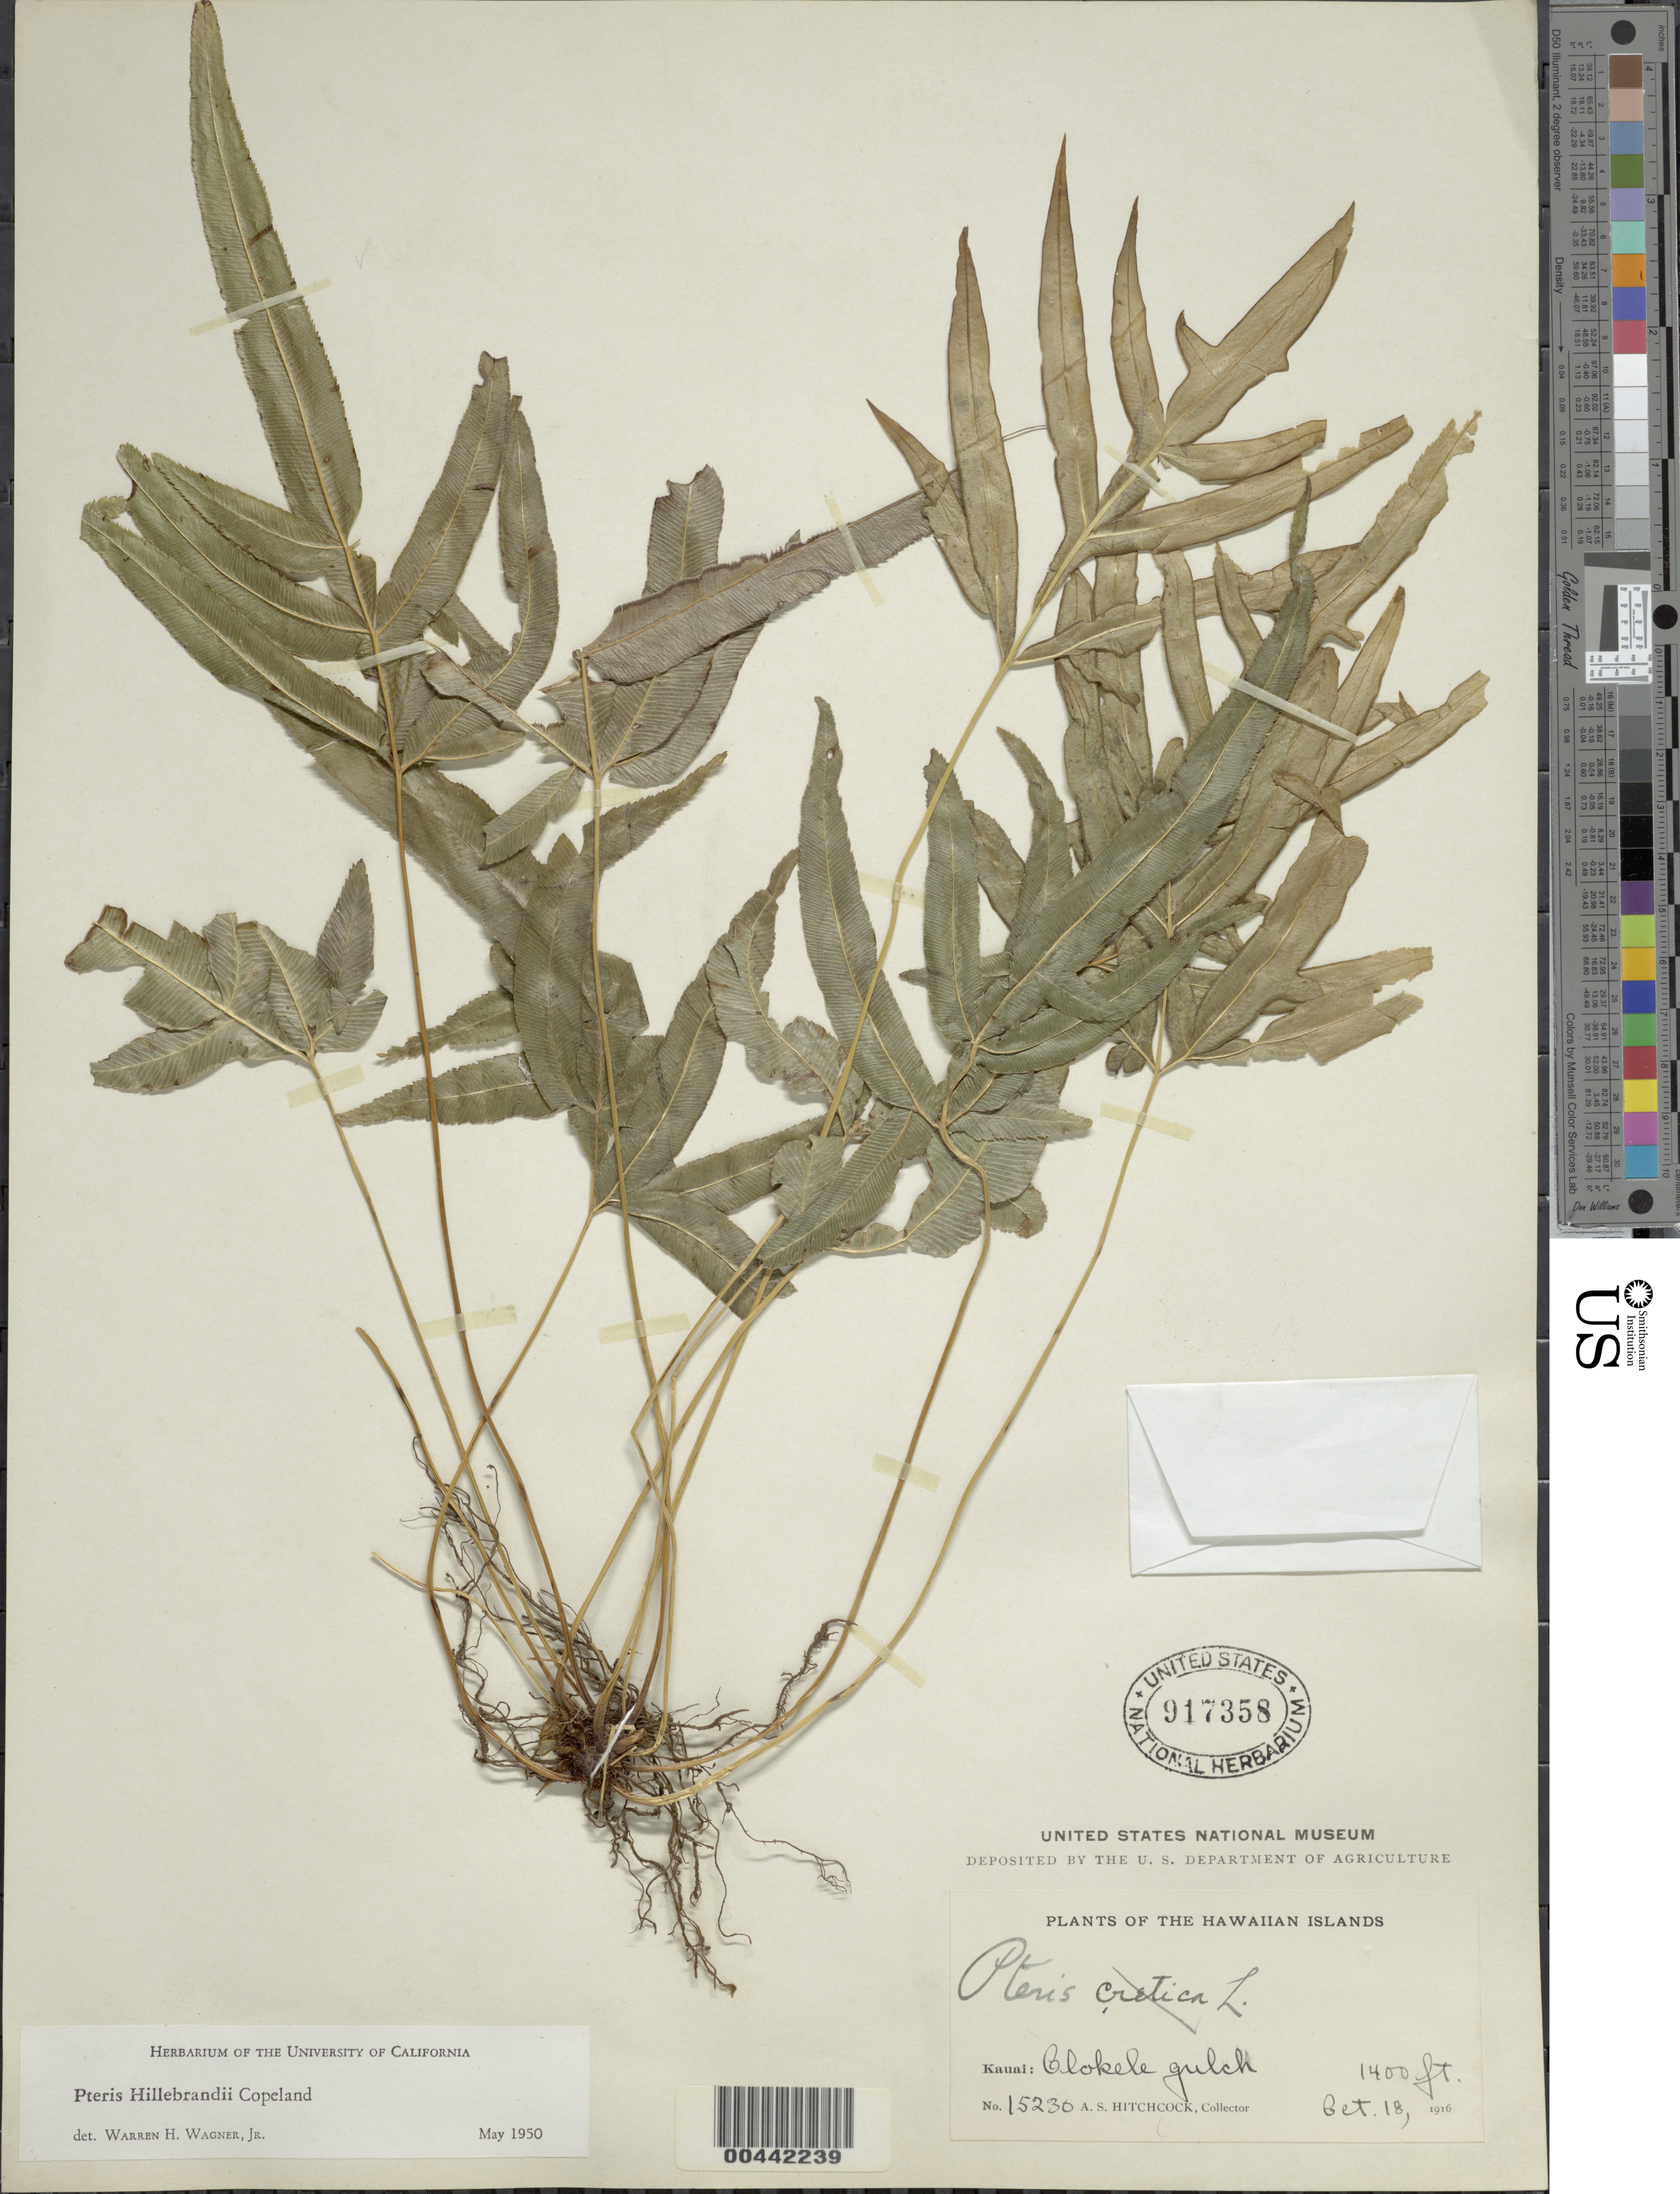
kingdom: Plantae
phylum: Tracheophyta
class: Polypodiopsida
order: Polypodiales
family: Pteridaceae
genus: Pteris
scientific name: Pteris x hillebrandii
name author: Copel.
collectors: A. S. Hitchcock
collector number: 15230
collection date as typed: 18 Oct 1916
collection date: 1916-10-18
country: United States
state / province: Hawaii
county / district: Kauai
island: Kaua'i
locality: Olokele Gulch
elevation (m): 427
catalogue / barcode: US 917358